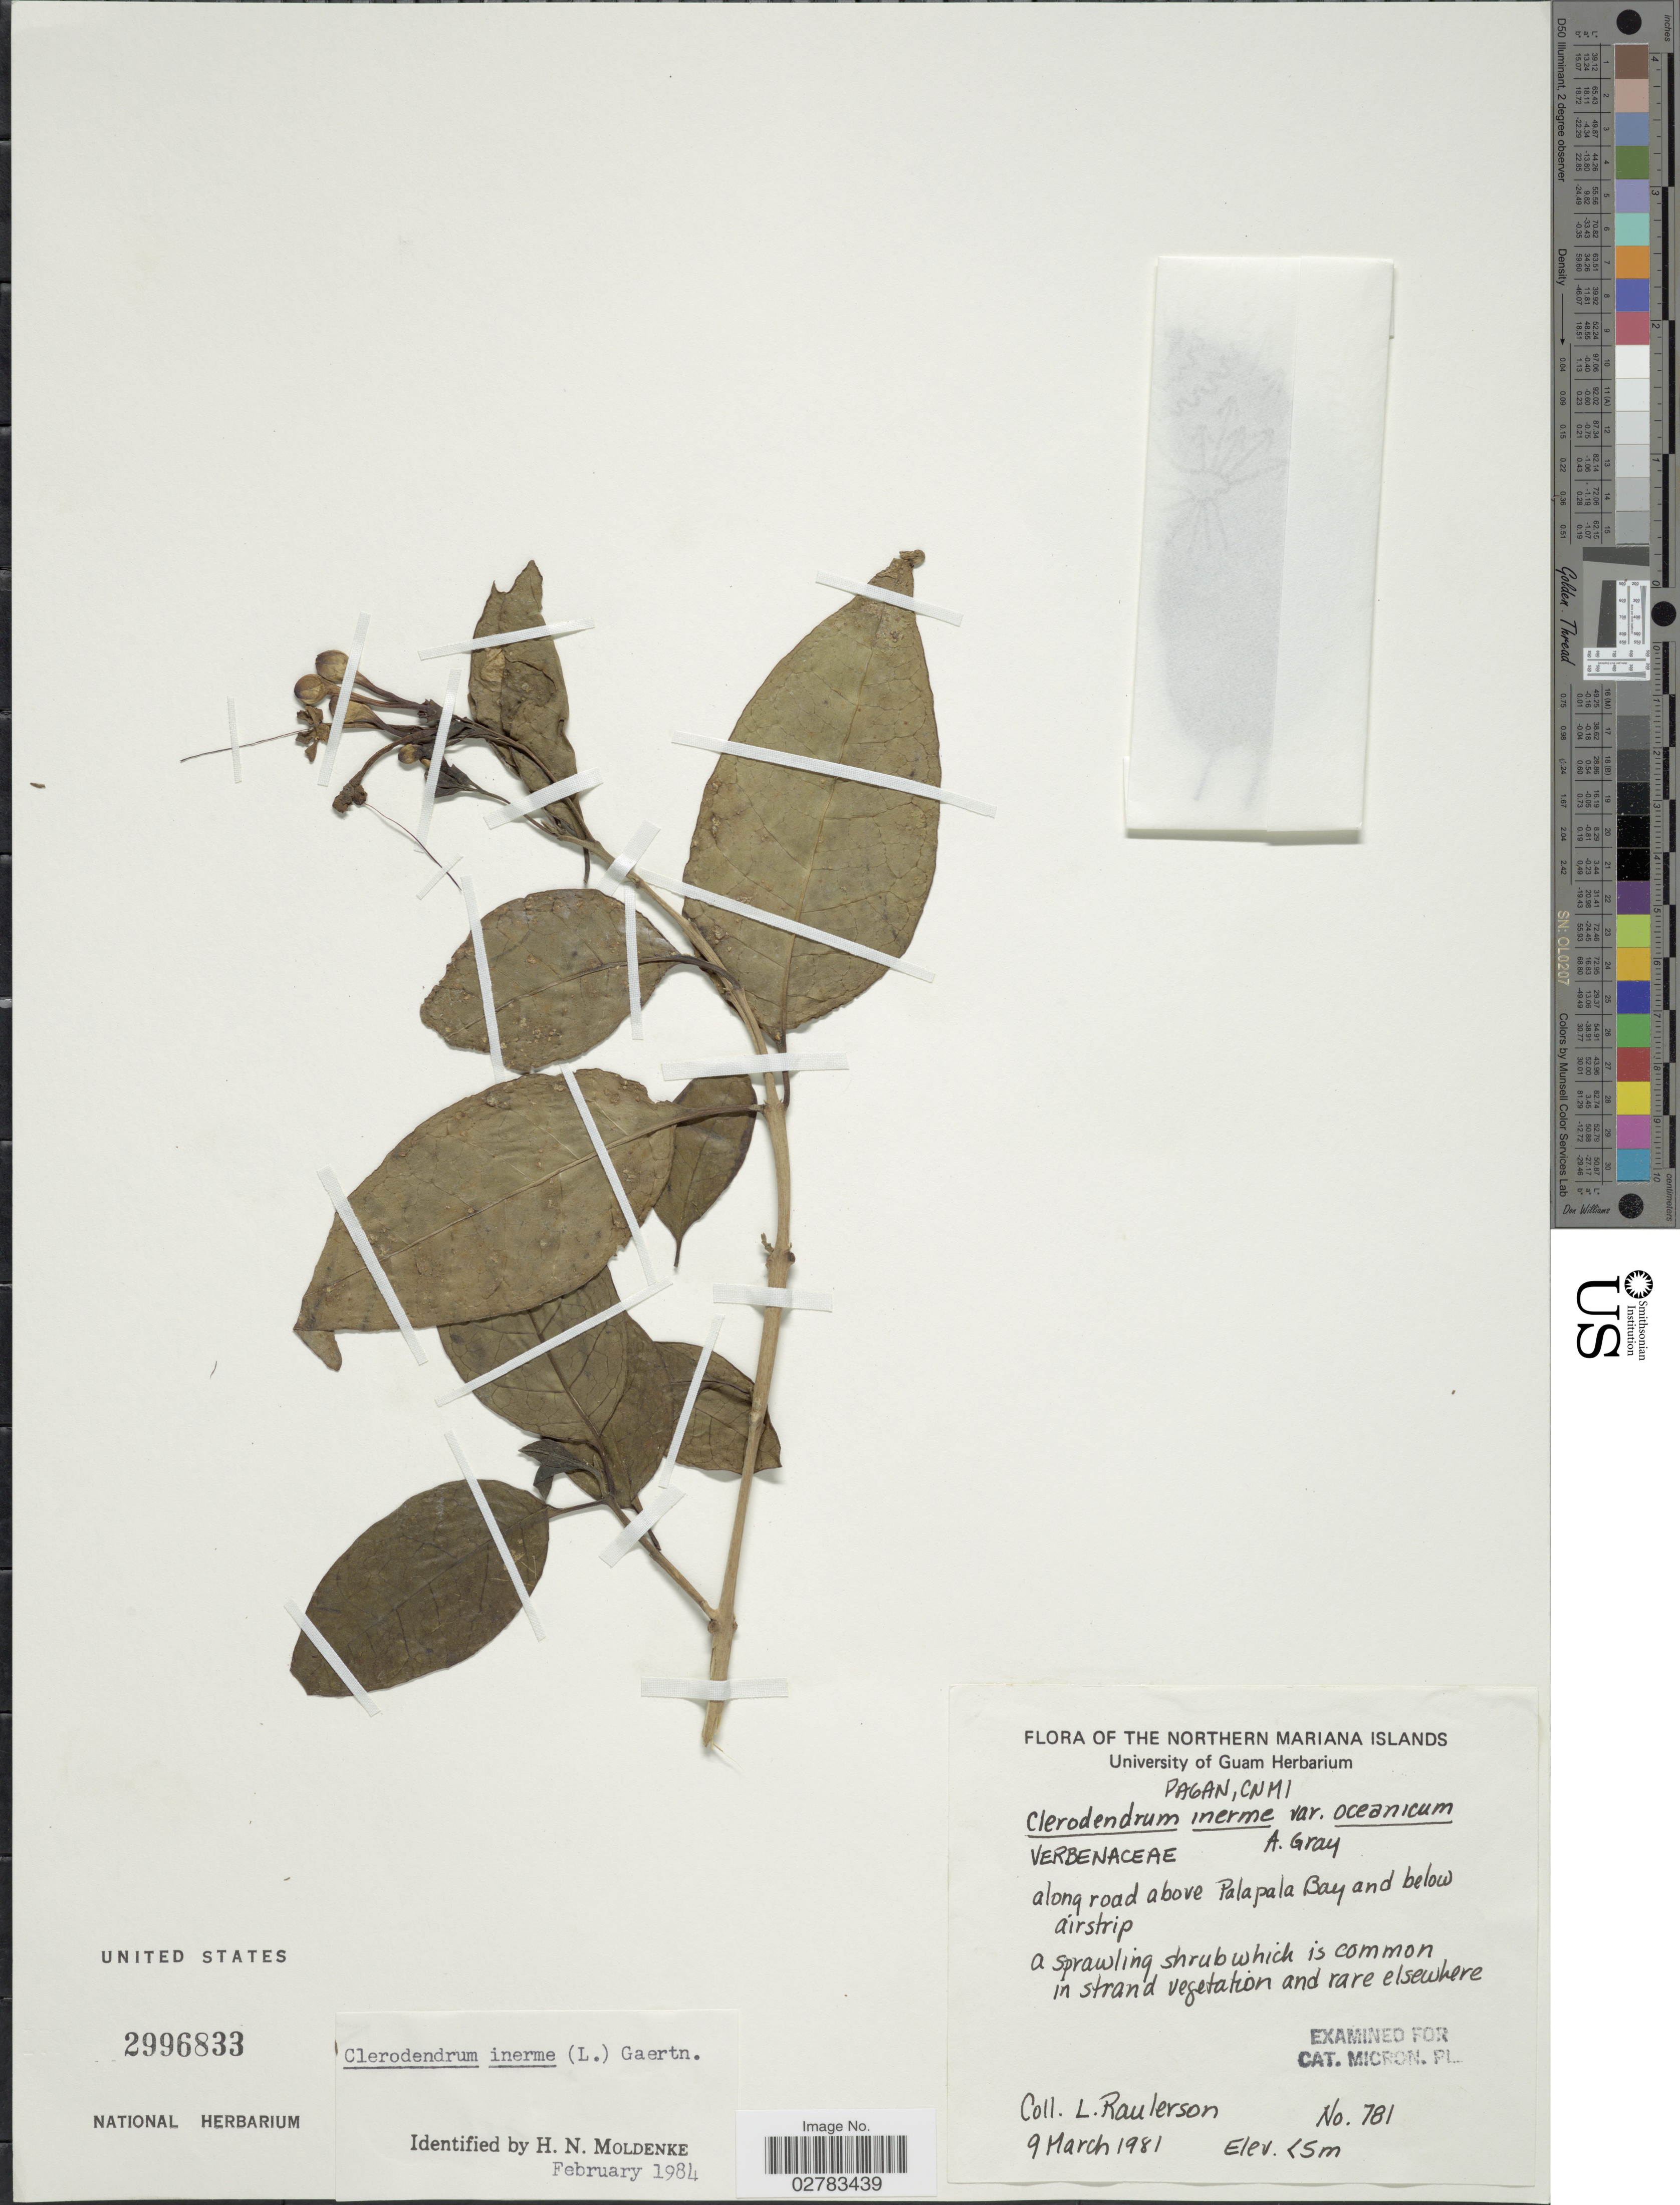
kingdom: Plantae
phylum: Tracheophyta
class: Magnoliopsida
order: Lamiales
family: Lamiaceae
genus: Clerodendrum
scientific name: Clerodendrum inerme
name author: (L.) Gaertn.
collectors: L. Raulerson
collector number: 781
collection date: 1981-03-09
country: Northern Mariana Islands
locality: Pagan, CNMI, along road above Palapala Bay and below airstrip.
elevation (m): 5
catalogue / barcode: US 2996833